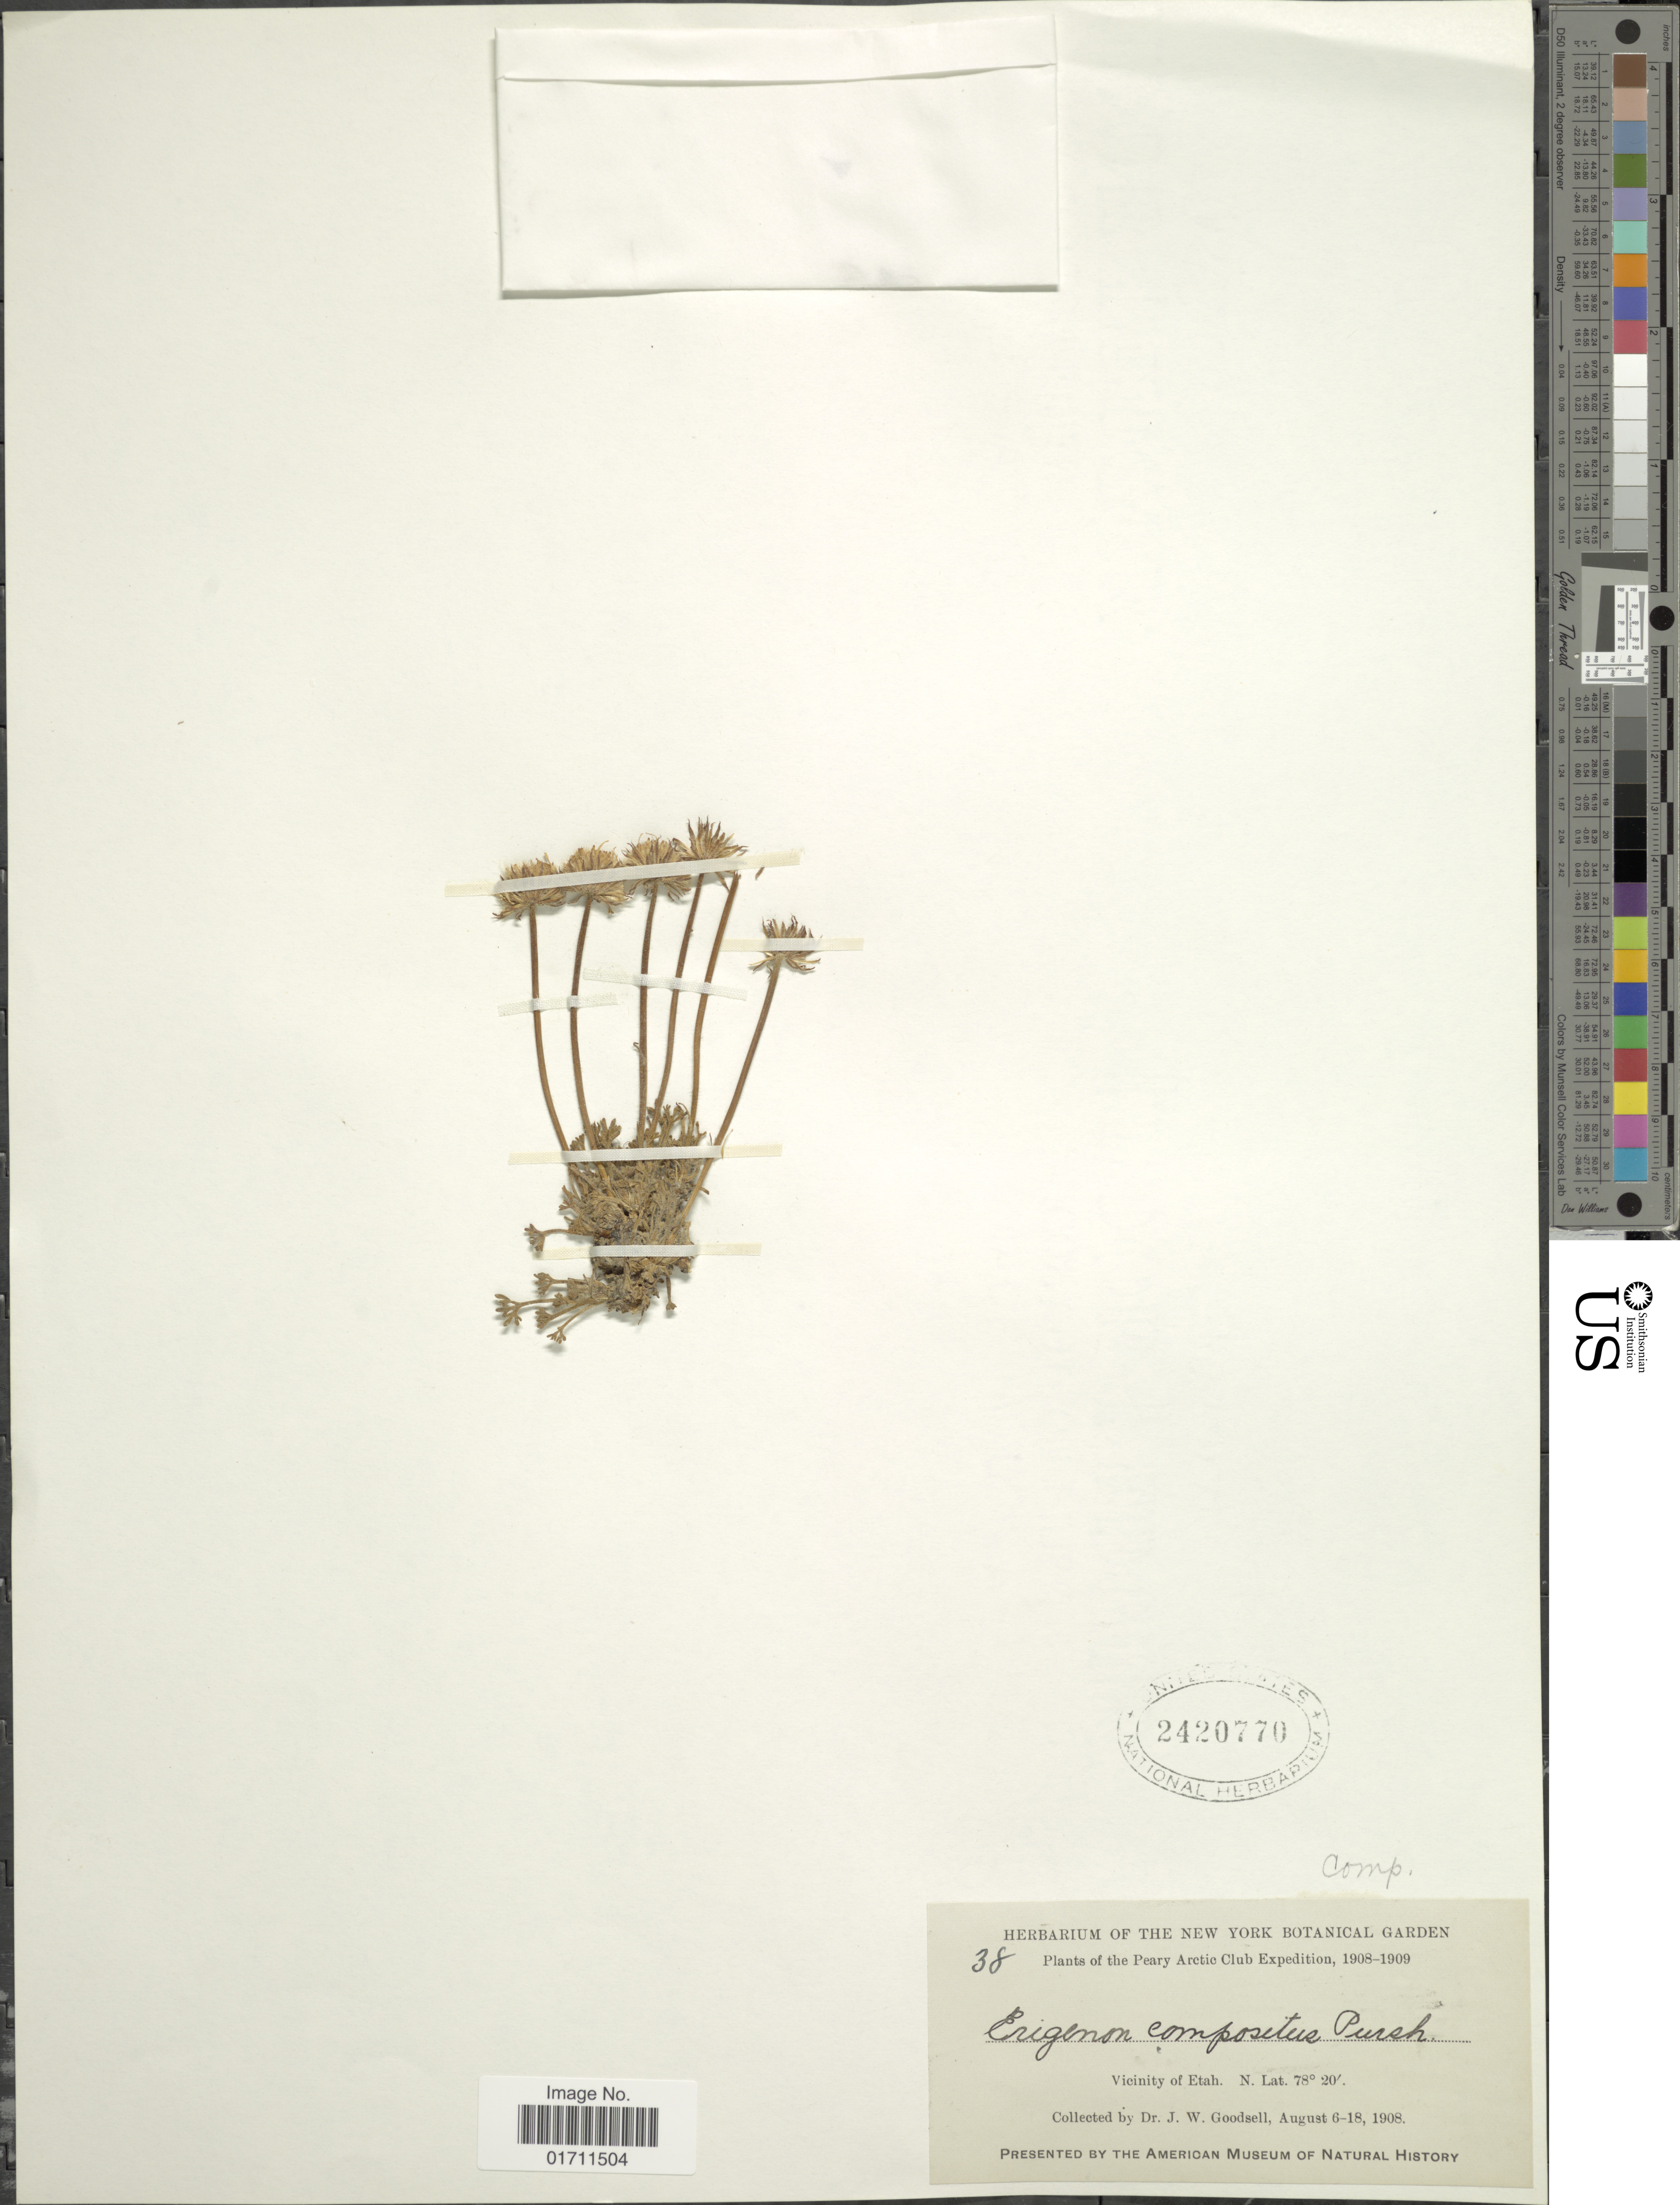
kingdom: Plantae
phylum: Tracheophyta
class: Magnoliopsida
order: Asterales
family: Asteraceae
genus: Erigeron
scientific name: Erigeron compositus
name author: Pursh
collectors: J. Goodsell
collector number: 38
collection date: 1908-08-06/1908-08-18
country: Greenland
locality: The Peary Arctic Club, Vicinity of Etah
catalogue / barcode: US 2420770